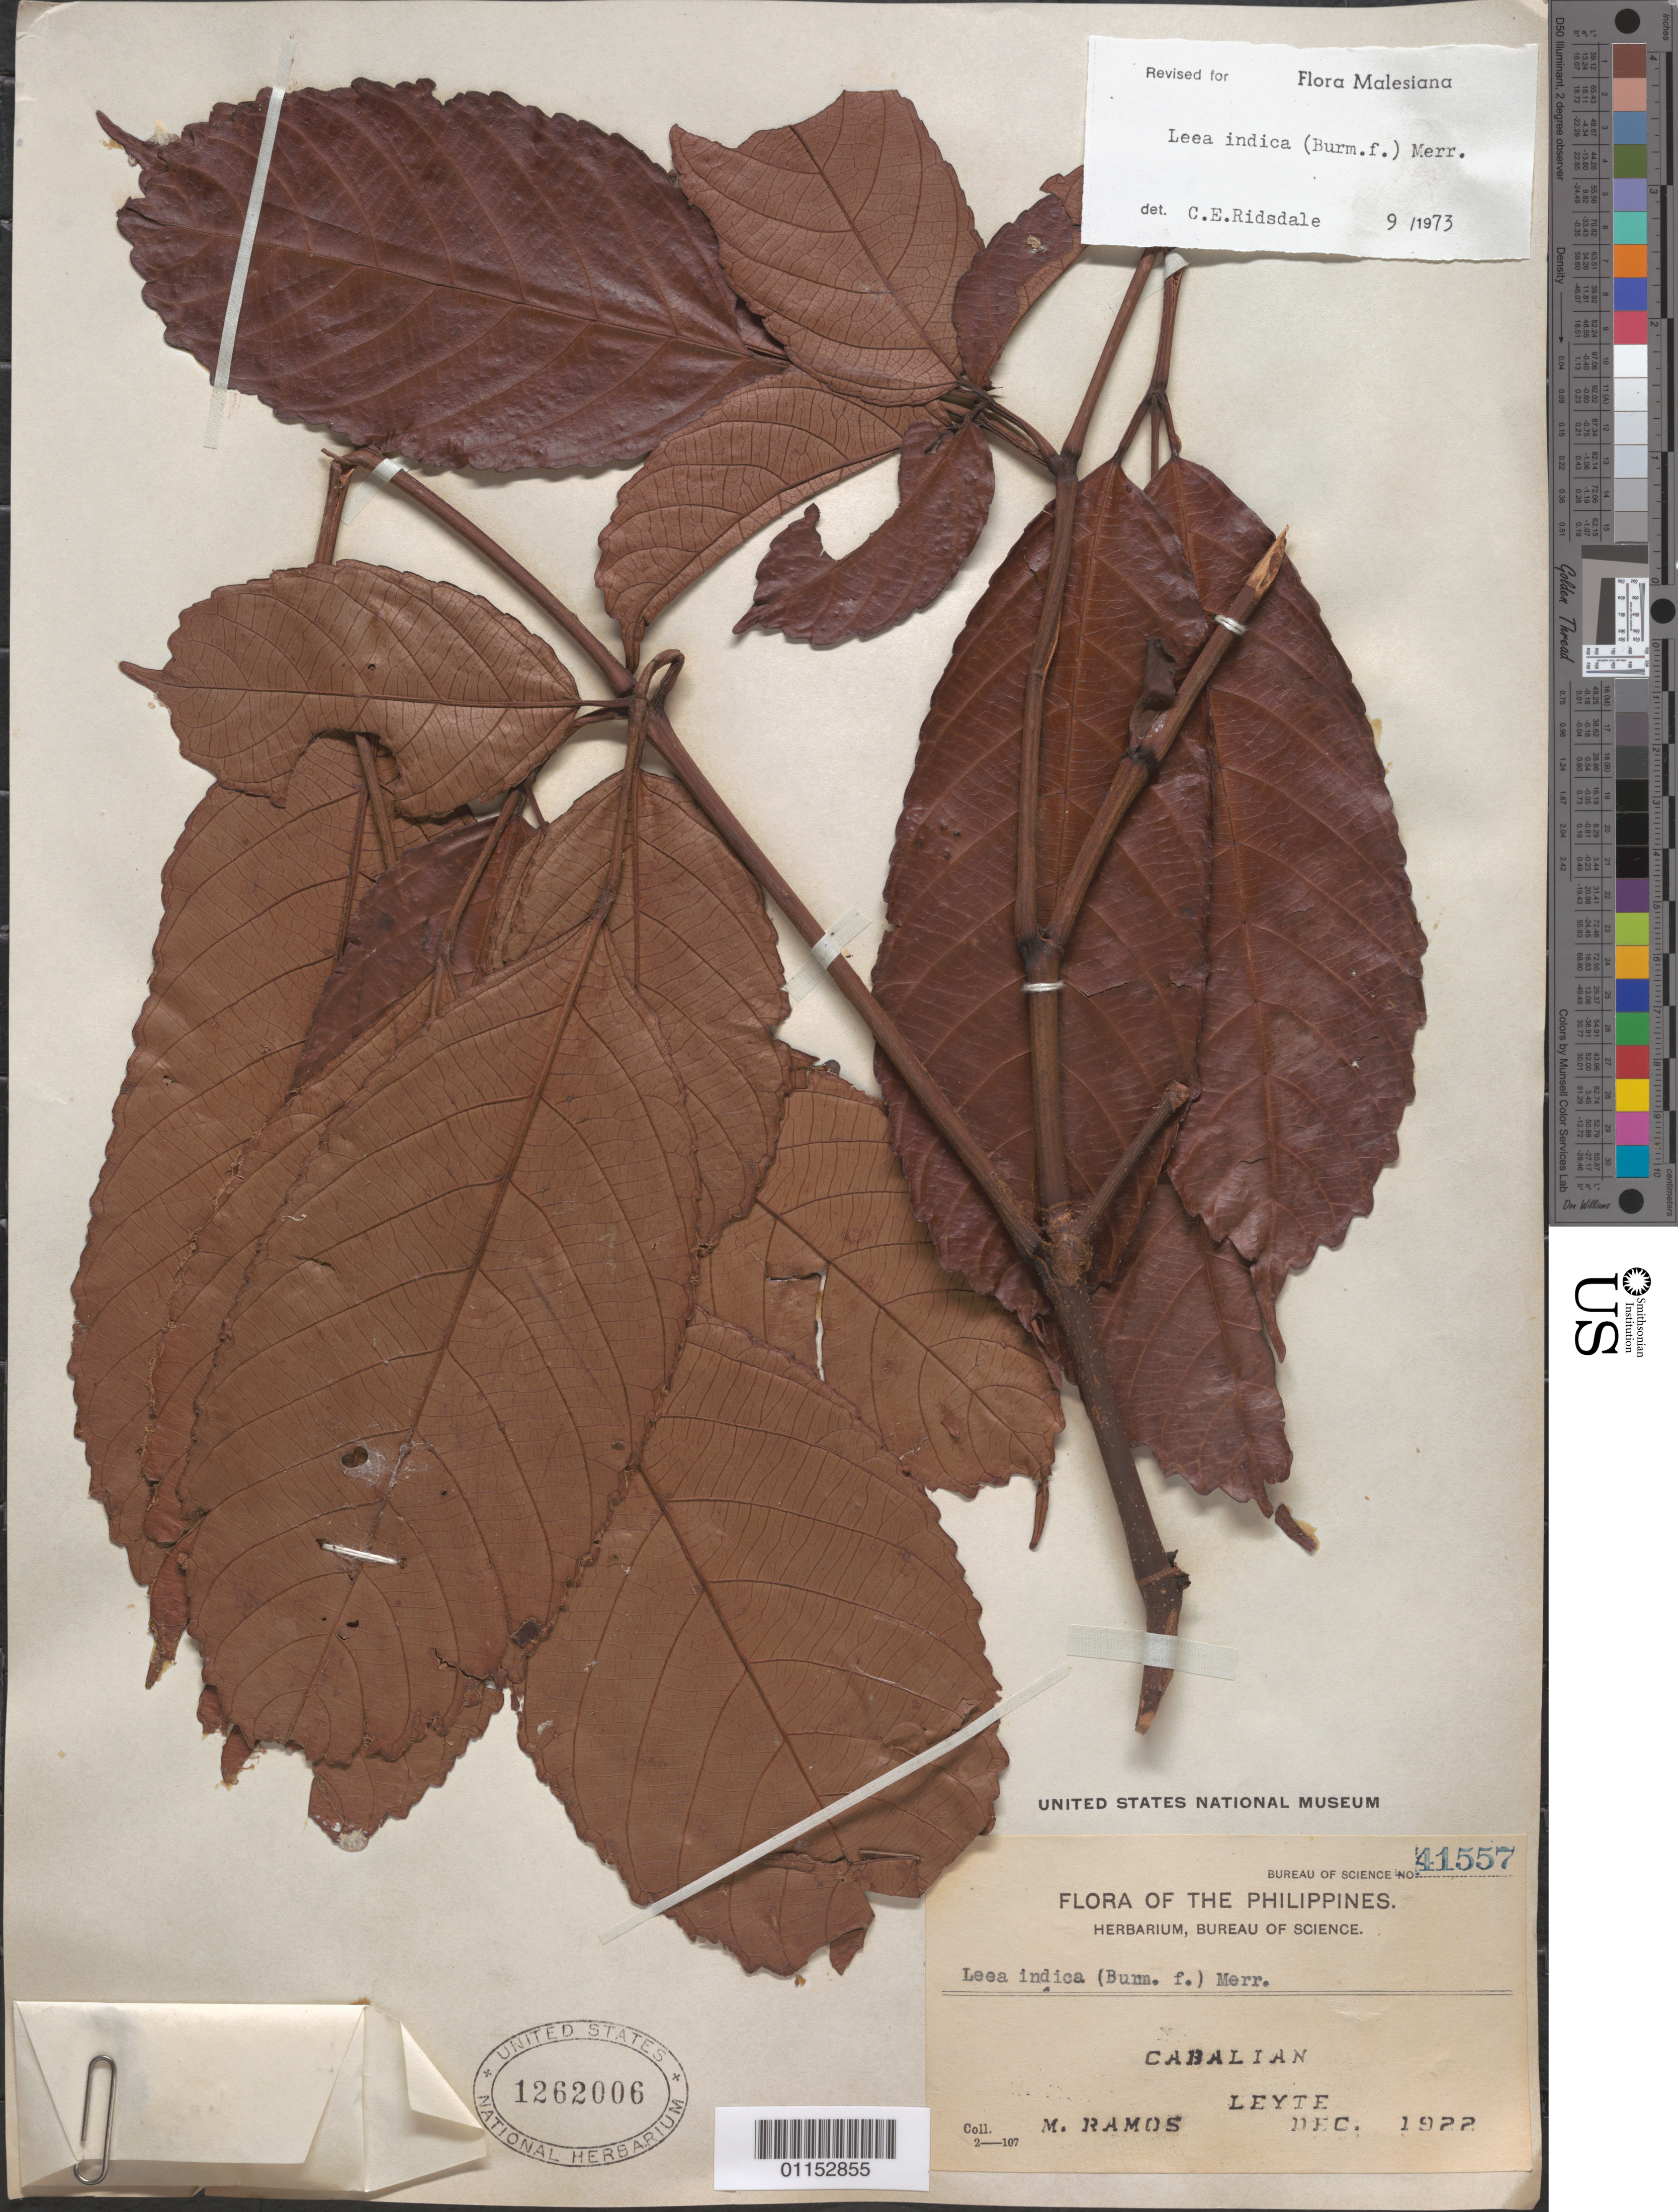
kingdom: Plantae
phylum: Tracheophyta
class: Magnoliopsida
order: Vitales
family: Vitaceae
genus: Leea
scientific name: Leea indica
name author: (Burm. f.) Merr.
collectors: M. Ramos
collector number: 41557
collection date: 1922-12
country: Philippines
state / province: Eastern Visayas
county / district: Leyte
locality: Cabalian.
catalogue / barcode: US 1262006